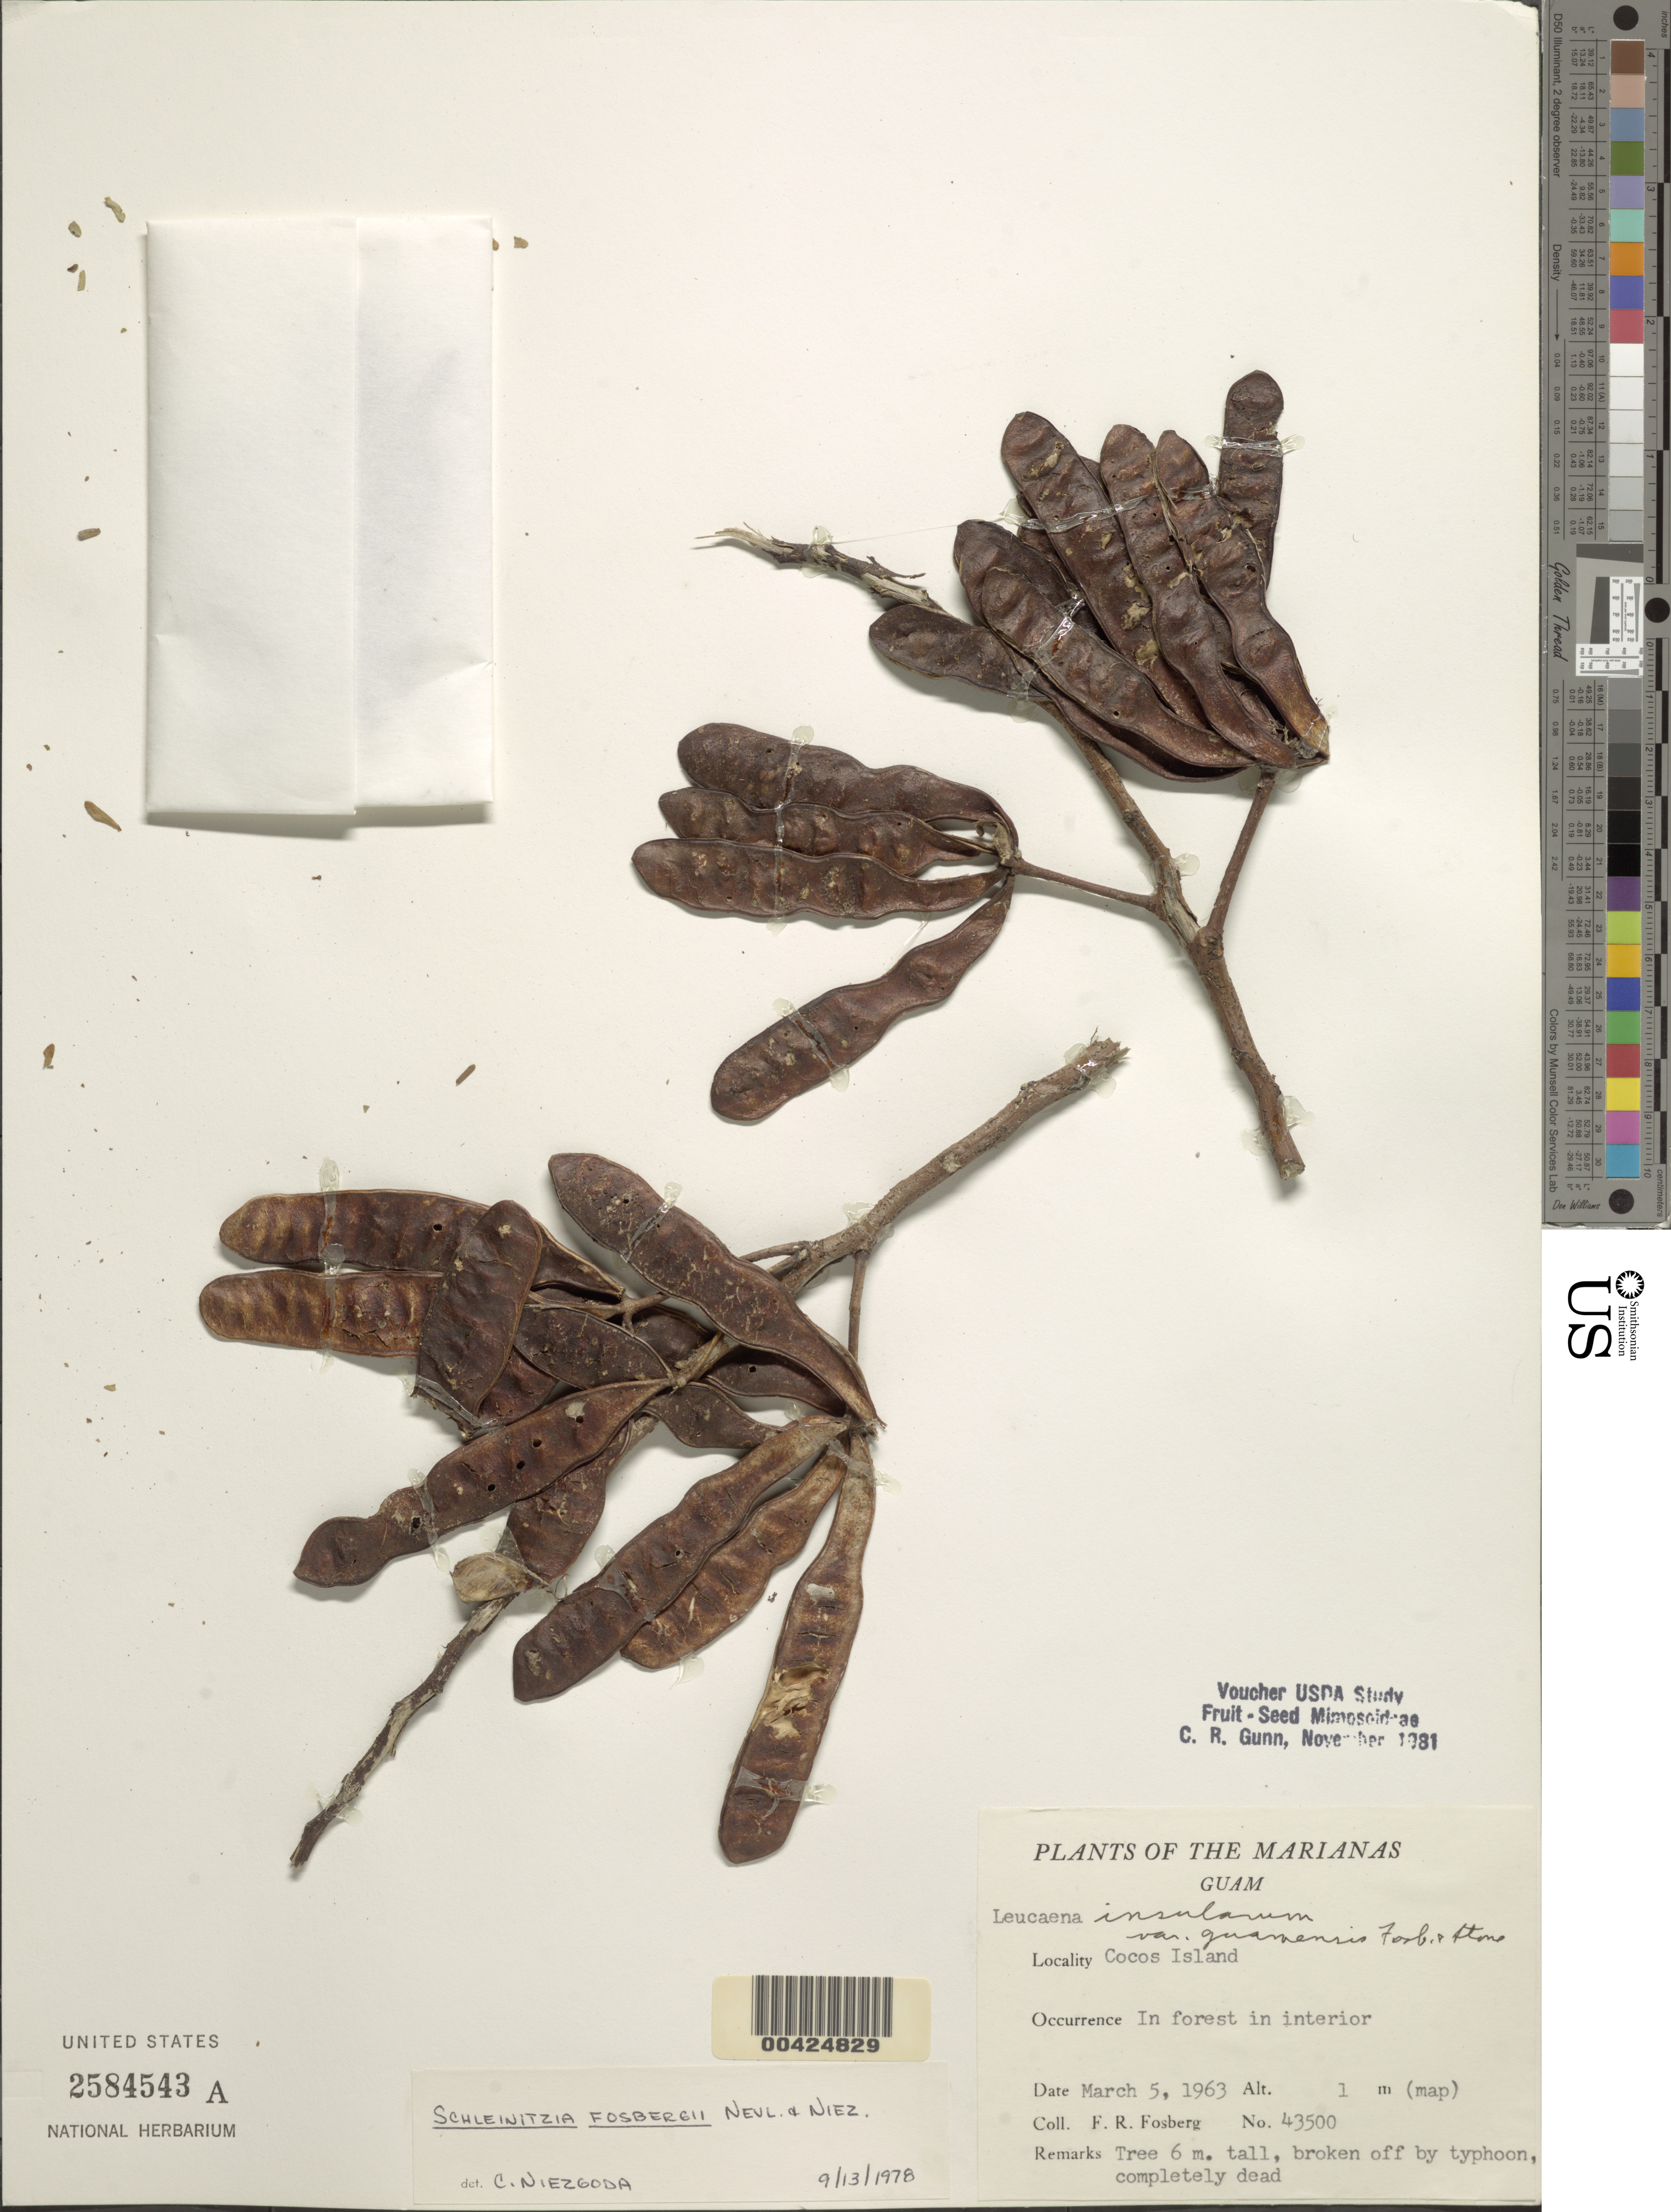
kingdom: Plantae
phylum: Tracheophyta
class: Magnoliopsida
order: Fabales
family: Fabaceae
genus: Schleinitzia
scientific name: Schleinitzia fosbergii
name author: Nevl. & Niez.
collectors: F. R. Fosberg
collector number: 43500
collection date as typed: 05 Mar 1963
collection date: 1963-03-05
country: Guam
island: Guam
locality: Cocos island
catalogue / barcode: US 2584543A